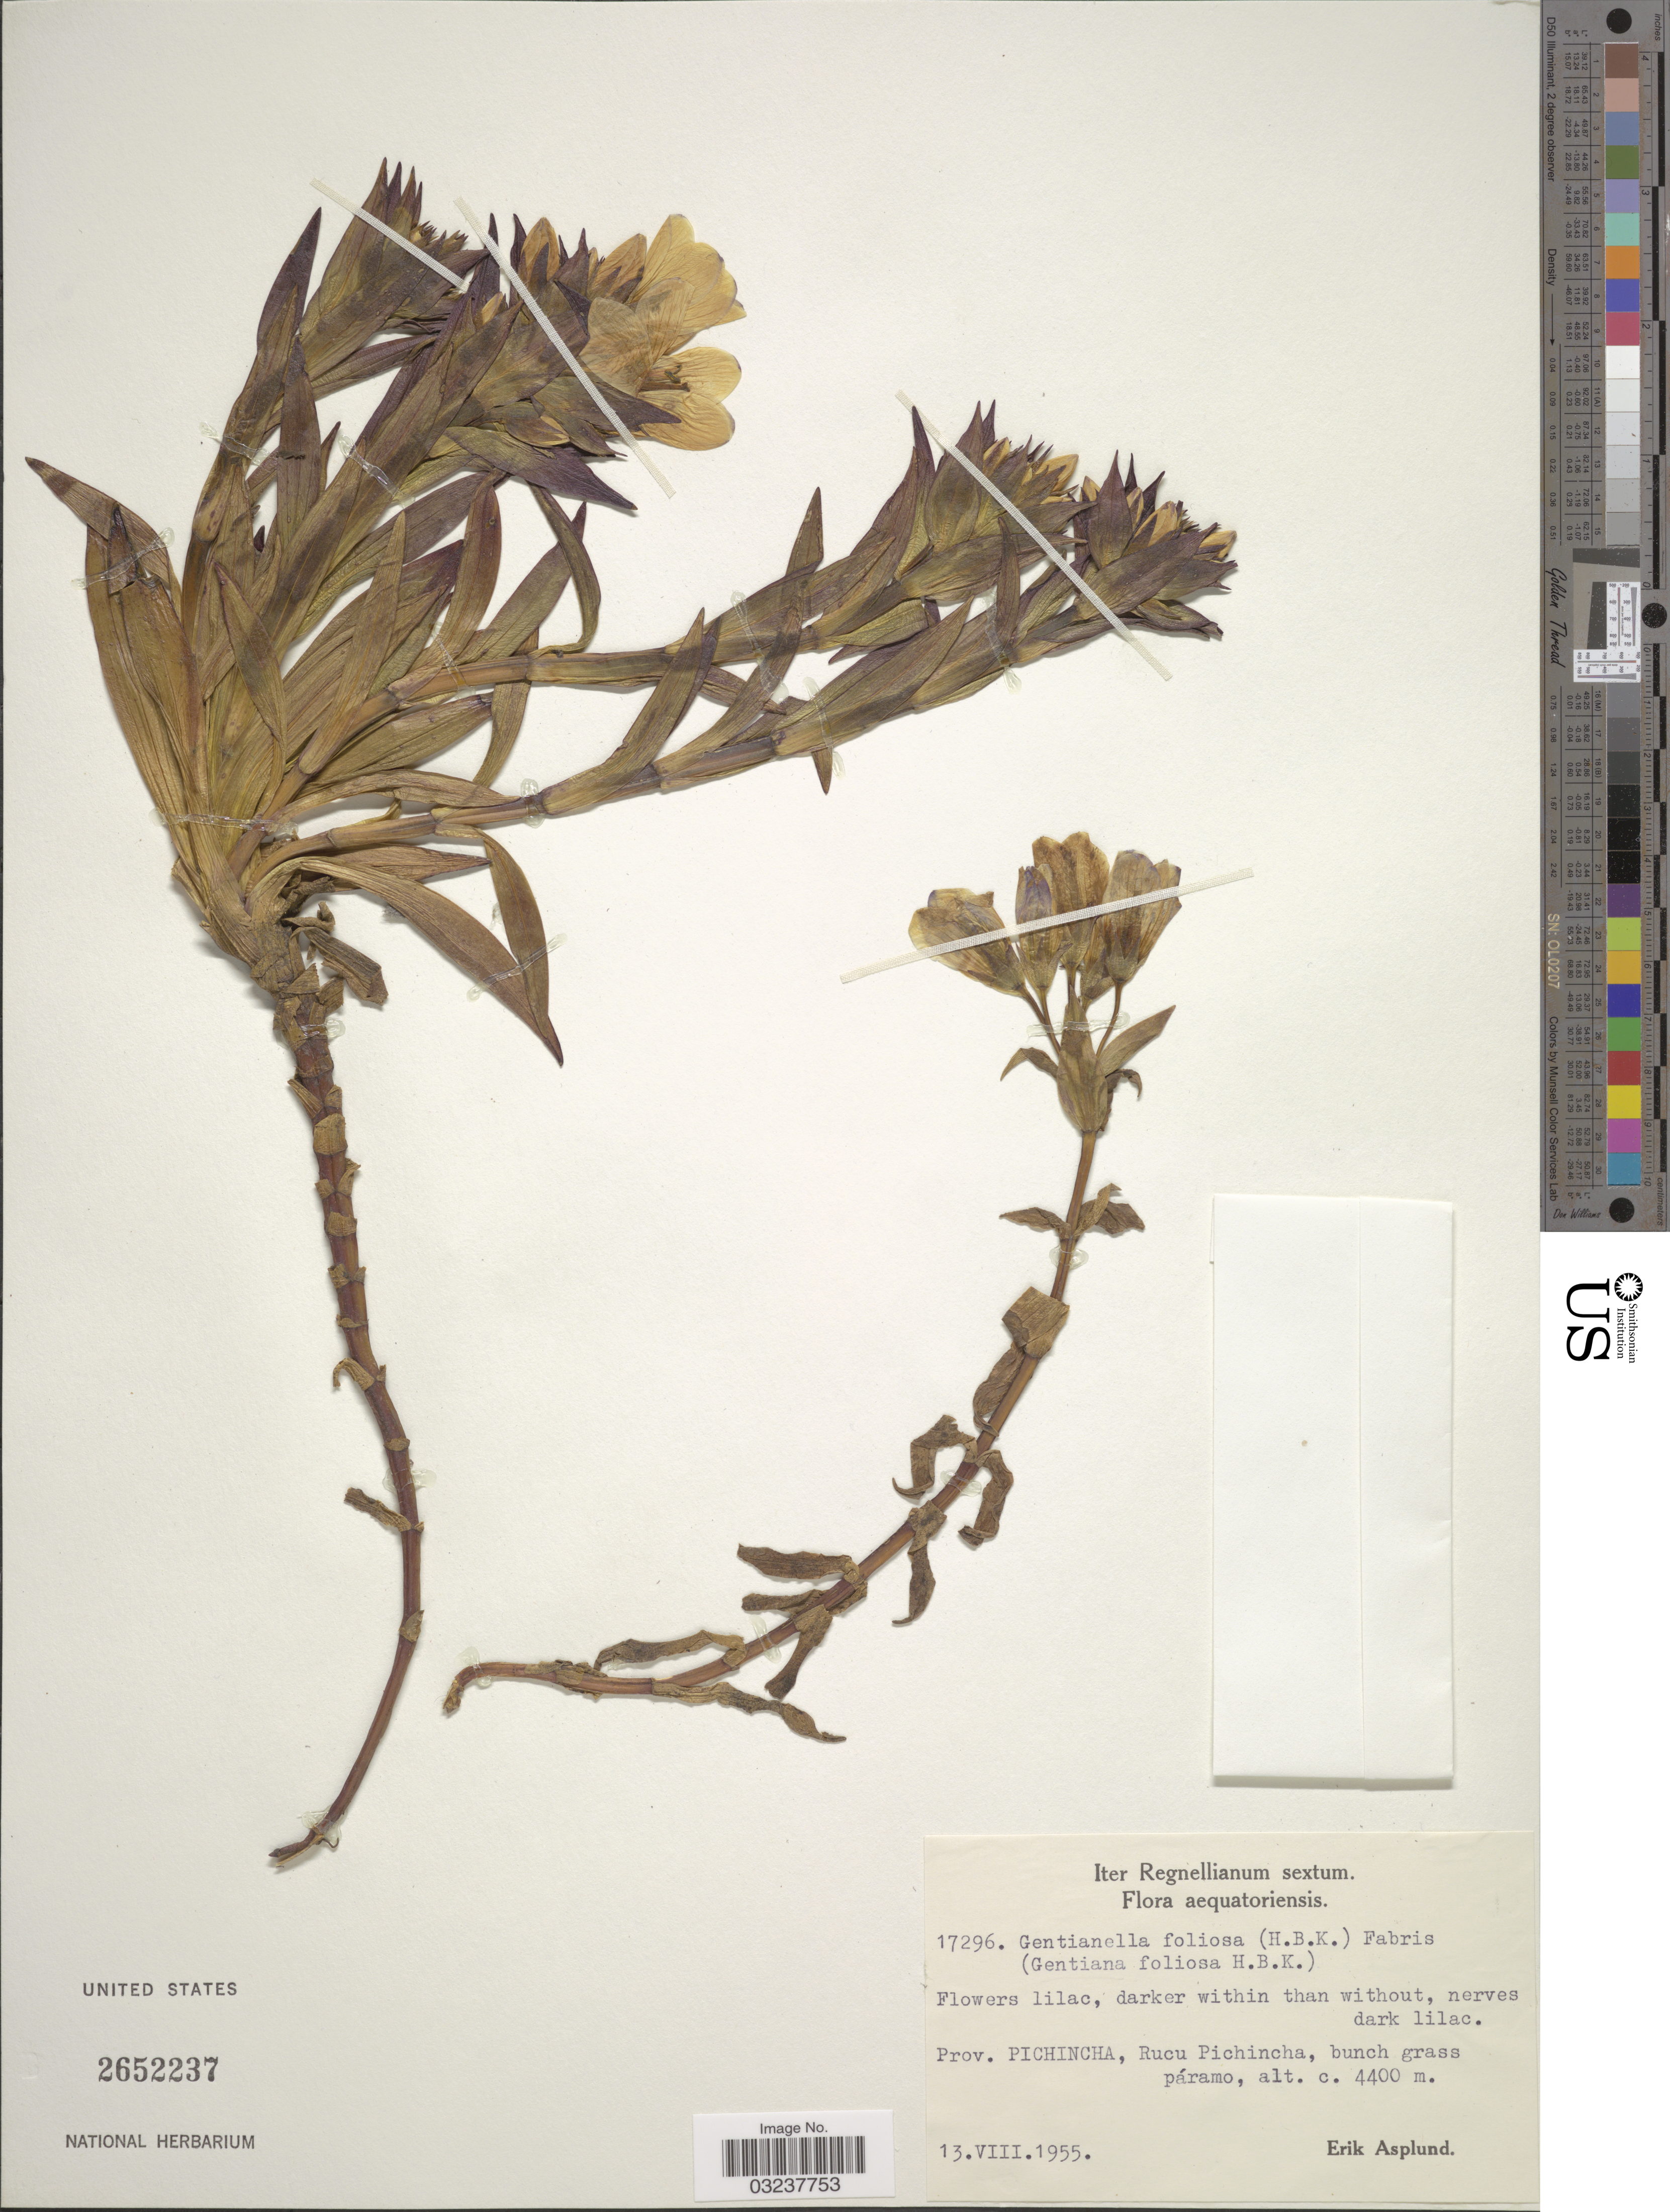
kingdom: Plantae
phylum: Tracheophyta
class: Magnoliopsida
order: Gentianales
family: Gentianaceae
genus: Gentianella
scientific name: Gentianella foliosa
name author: (Kunth) Fabris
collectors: E. Asplund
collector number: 17296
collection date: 1955-08-13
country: Ecuador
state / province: Pichincha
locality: Rucu Pichincha.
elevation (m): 4400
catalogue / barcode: US 2652237